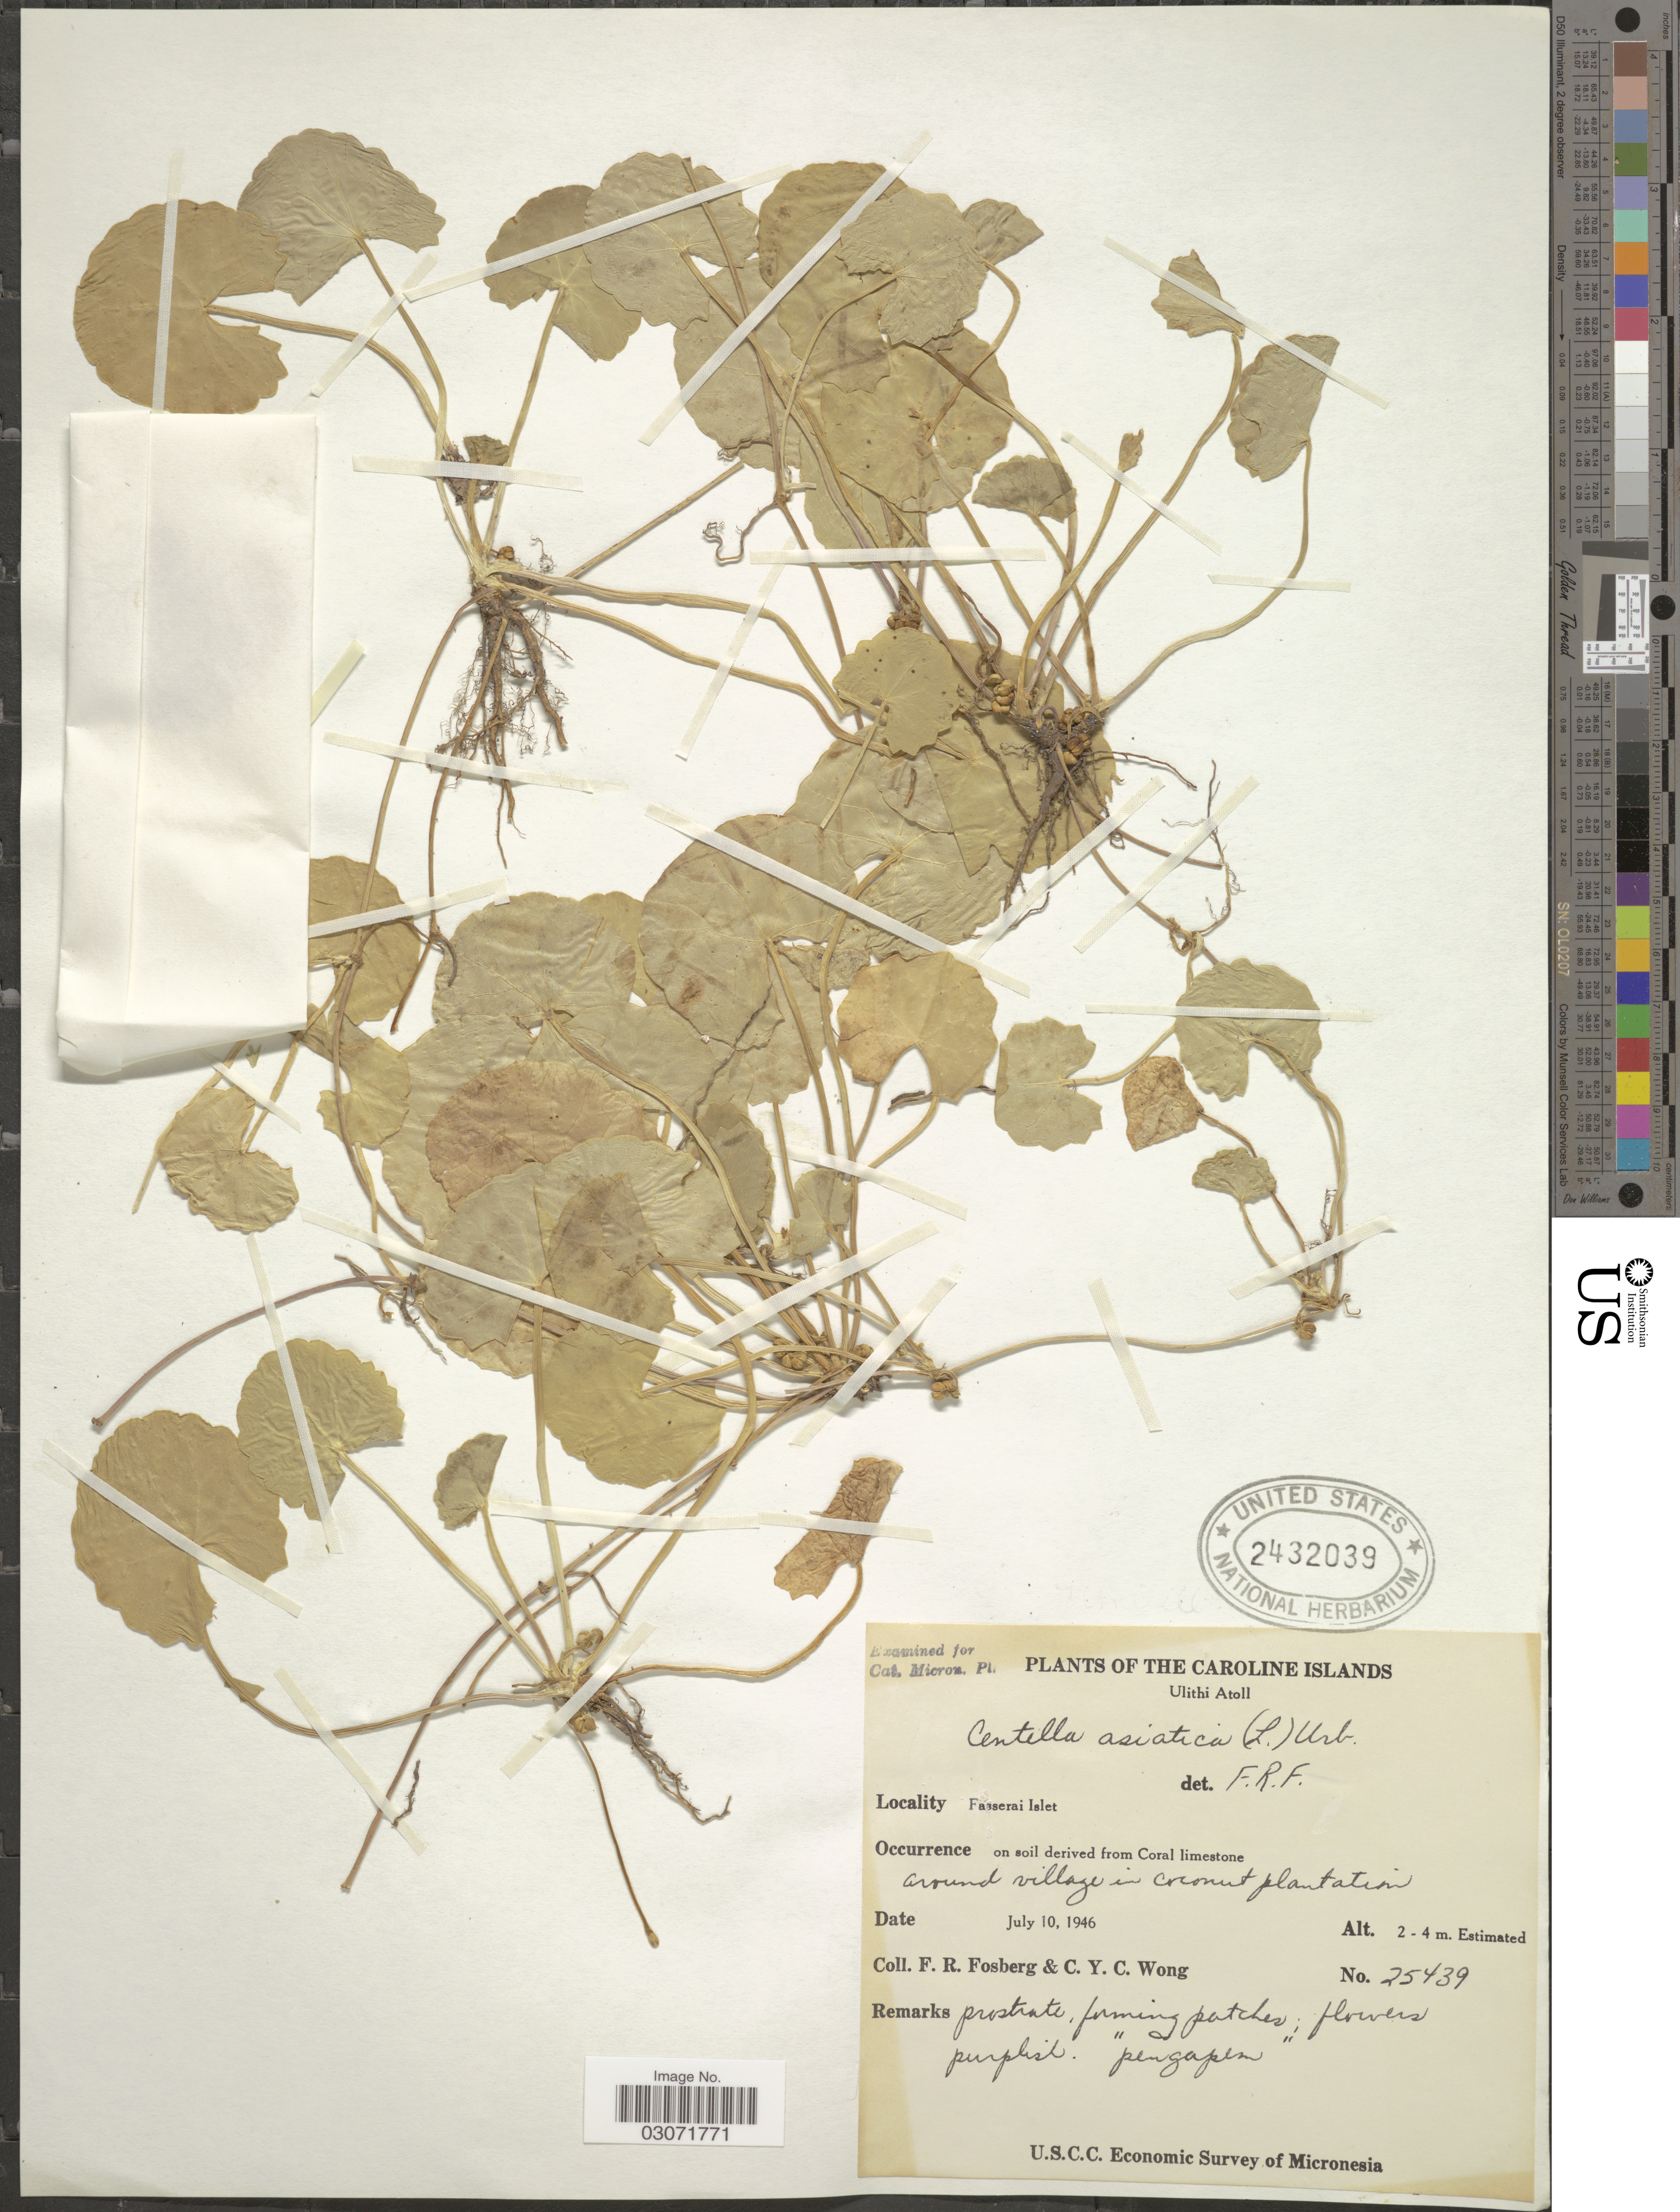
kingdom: Plantae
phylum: Tracheophyta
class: Magnoliopsida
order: Apiales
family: Apiaceae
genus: Centella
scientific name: Centella asiatica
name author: (L.) Urb.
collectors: F. R. Fosberg & C. Y. C. Wong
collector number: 25439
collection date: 1946-07-10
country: Micronesia, Federated States of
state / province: Yap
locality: The Caroline Islands. Ulithi Atoll. Fasserai Islet.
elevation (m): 2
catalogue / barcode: US 2432039